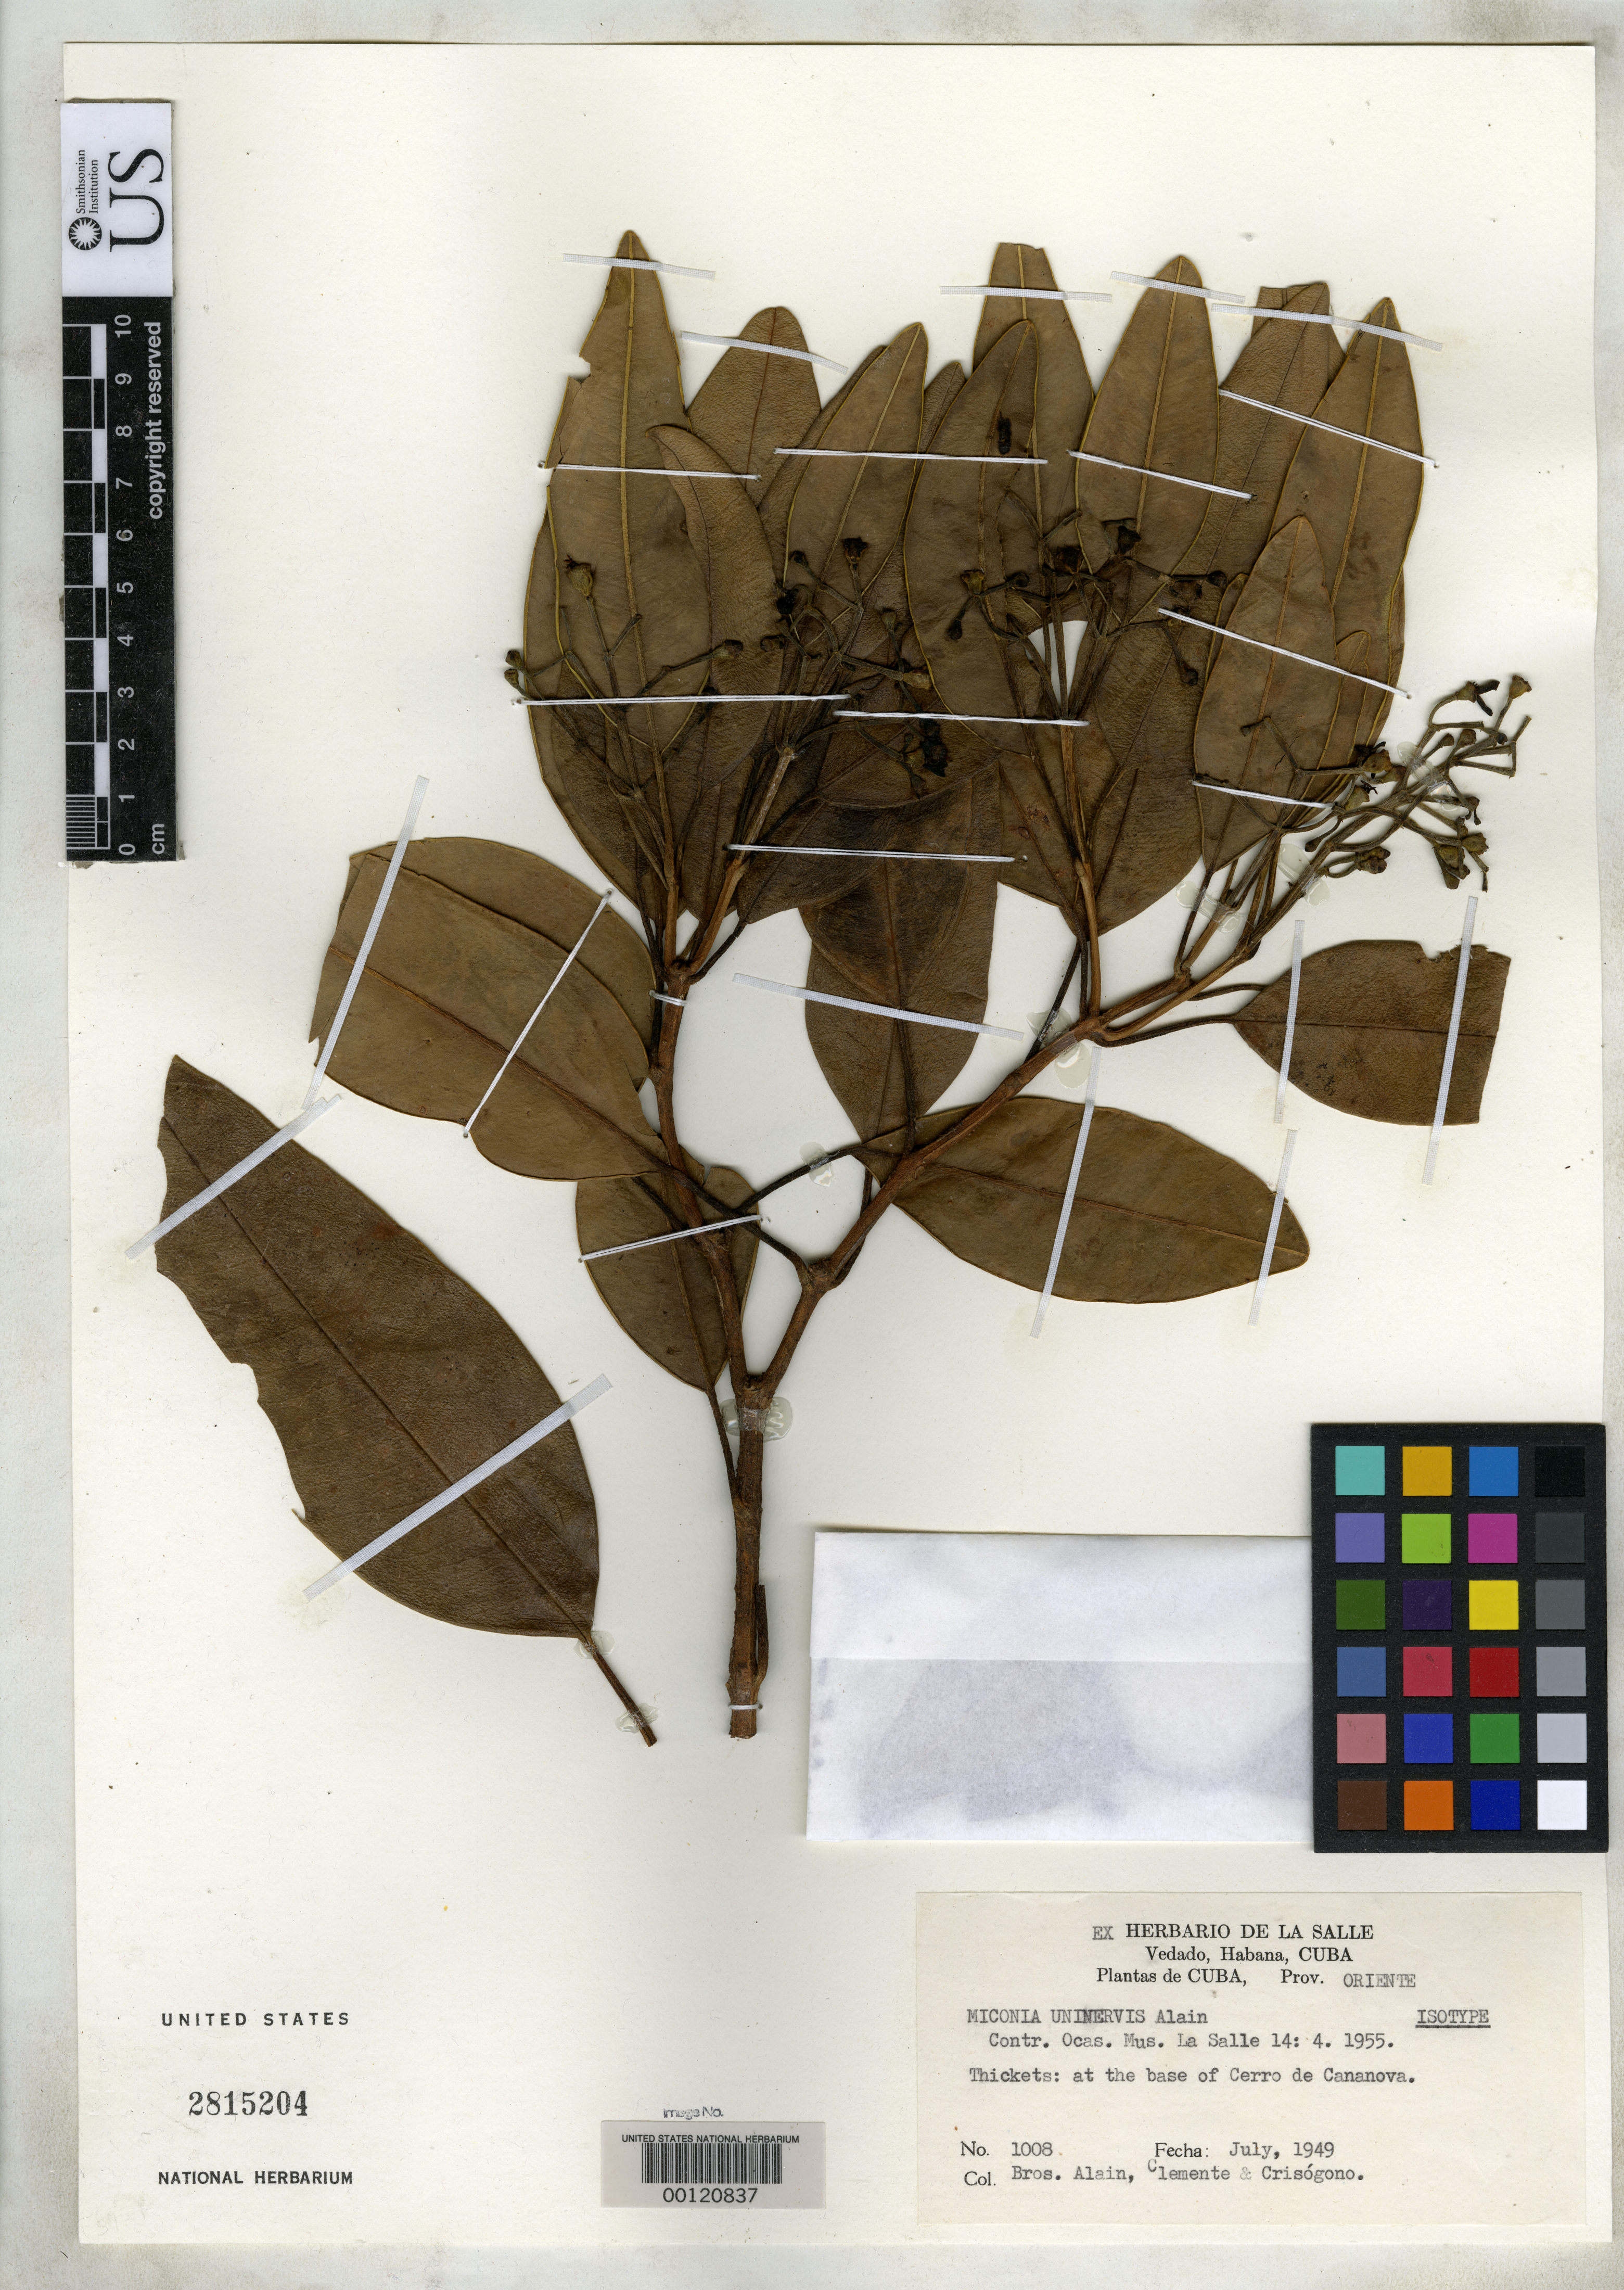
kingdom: Plantae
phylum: Tracheophyta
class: Magnoliopsida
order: Myrtales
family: Melastomataceae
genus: Miconia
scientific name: Miconia uninervis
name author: Alain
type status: Isotype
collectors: A. H. Liogier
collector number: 1008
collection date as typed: Jul 1949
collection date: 1949-07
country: Cuba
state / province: Oriente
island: Greater Antilles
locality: Cerro de Cananova base.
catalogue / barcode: US 2815204